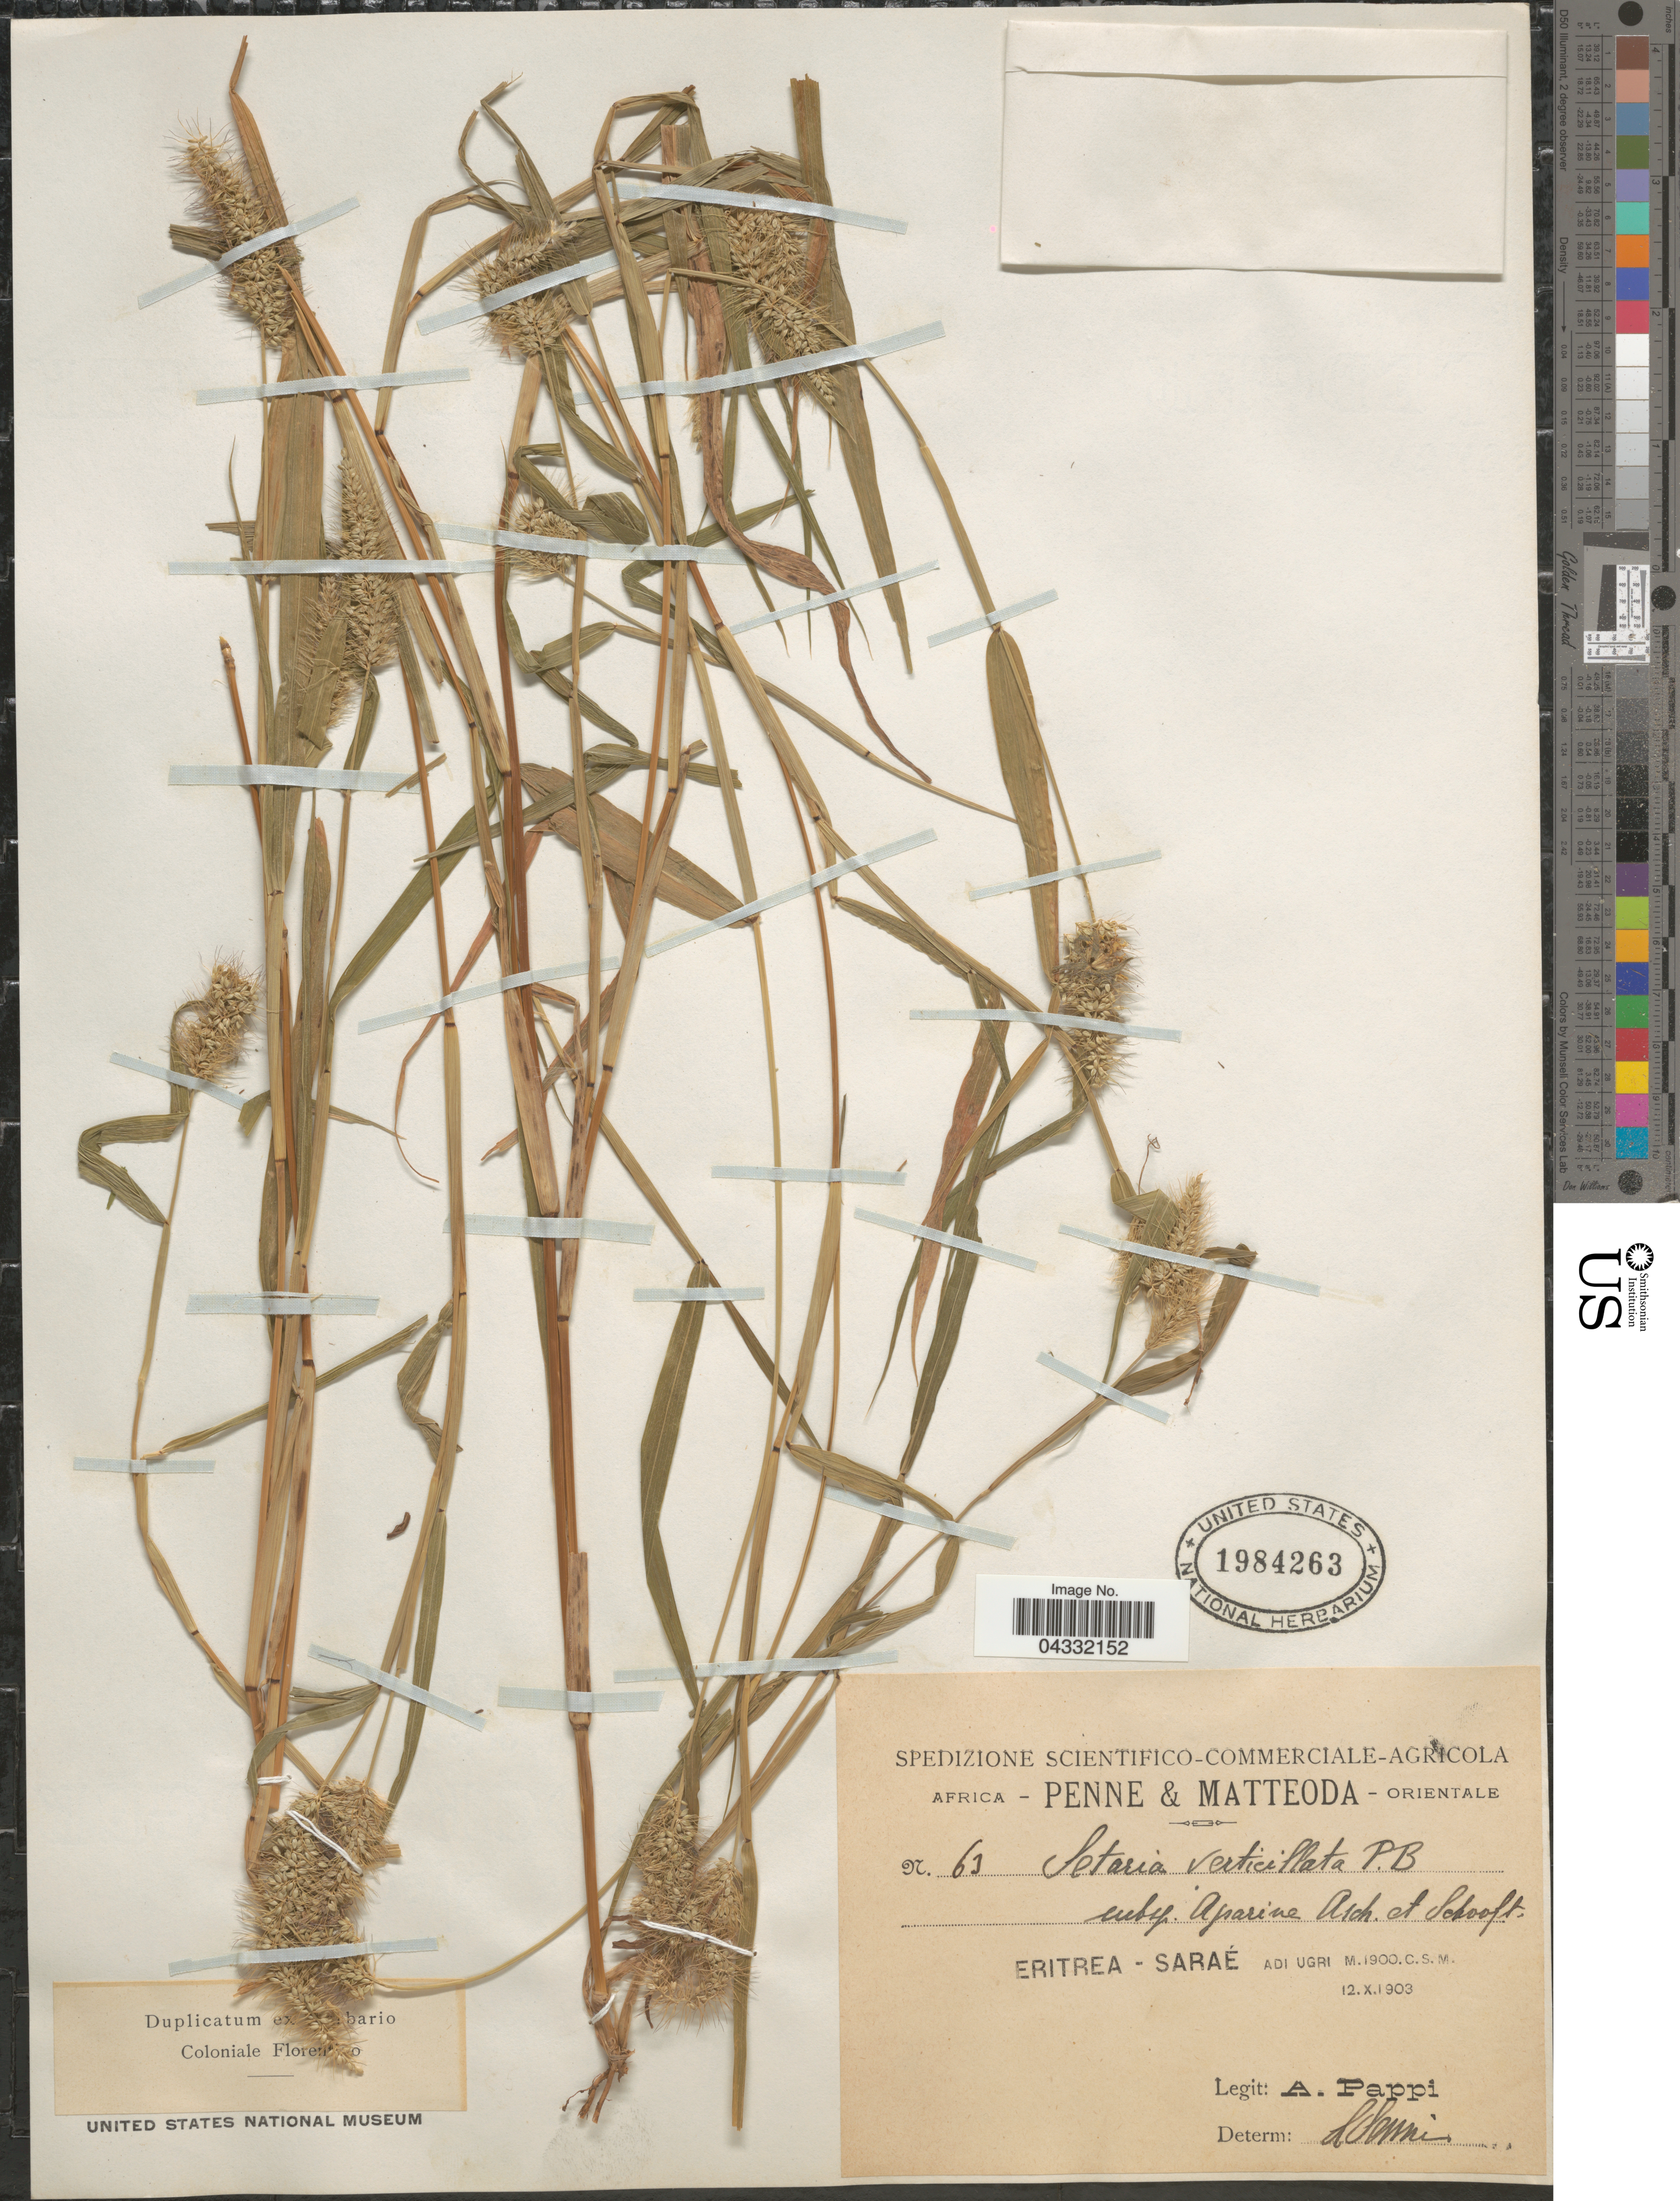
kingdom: Plantae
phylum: Tracheophyta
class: Liliopsida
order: Poales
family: Poaceae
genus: Setaria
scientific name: Setaria verticillata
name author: (L.) P. Beauv.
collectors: A. Pappi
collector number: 63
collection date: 1903-10-12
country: Eritrea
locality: Africa Orientale. Saraé adi ugri.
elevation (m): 1900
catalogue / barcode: US 1984263